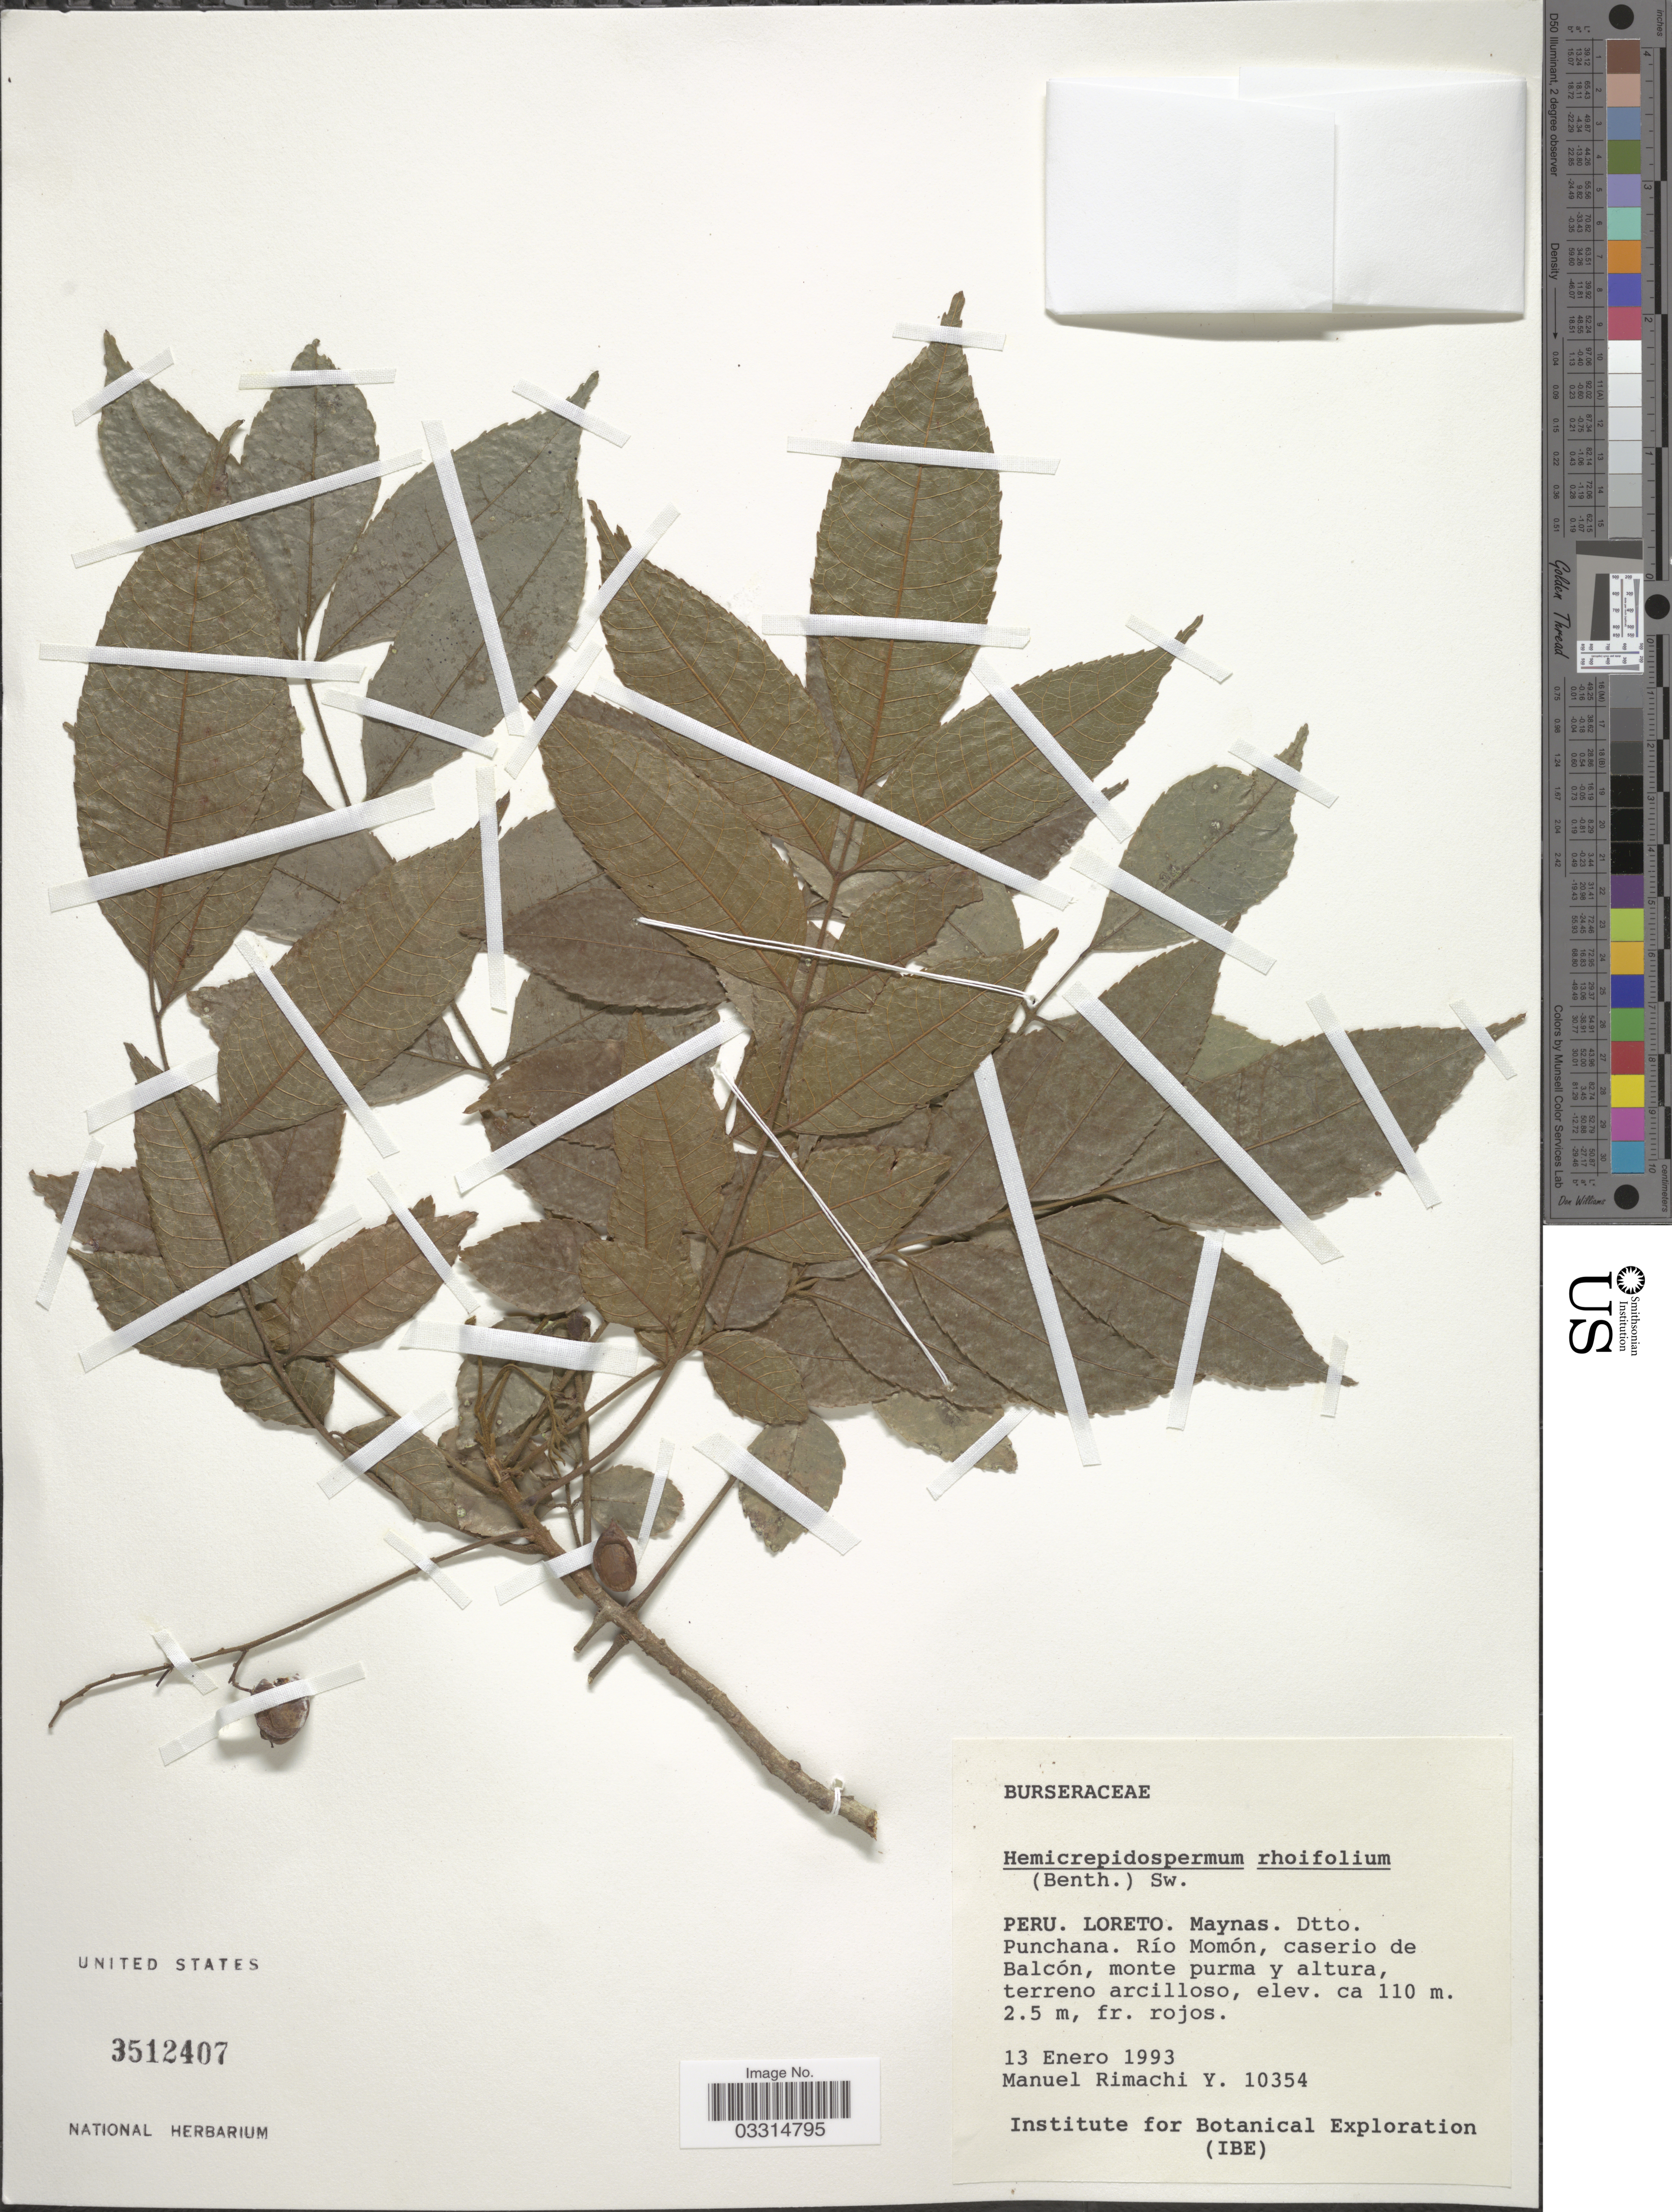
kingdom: Plantae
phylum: Tracheophyta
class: Magnoliopsida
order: Sapindales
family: Burseraceae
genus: Protium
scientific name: Protium rhoifolium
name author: (Benth.) Byng & Christenh.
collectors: M. Rimachi Y.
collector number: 10354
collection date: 1993-01-13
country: Peru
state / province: Loreto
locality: Maynas. Dtto. Punchana. Río Momón, caserio de Balcón.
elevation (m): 110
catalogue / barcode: US 3512407